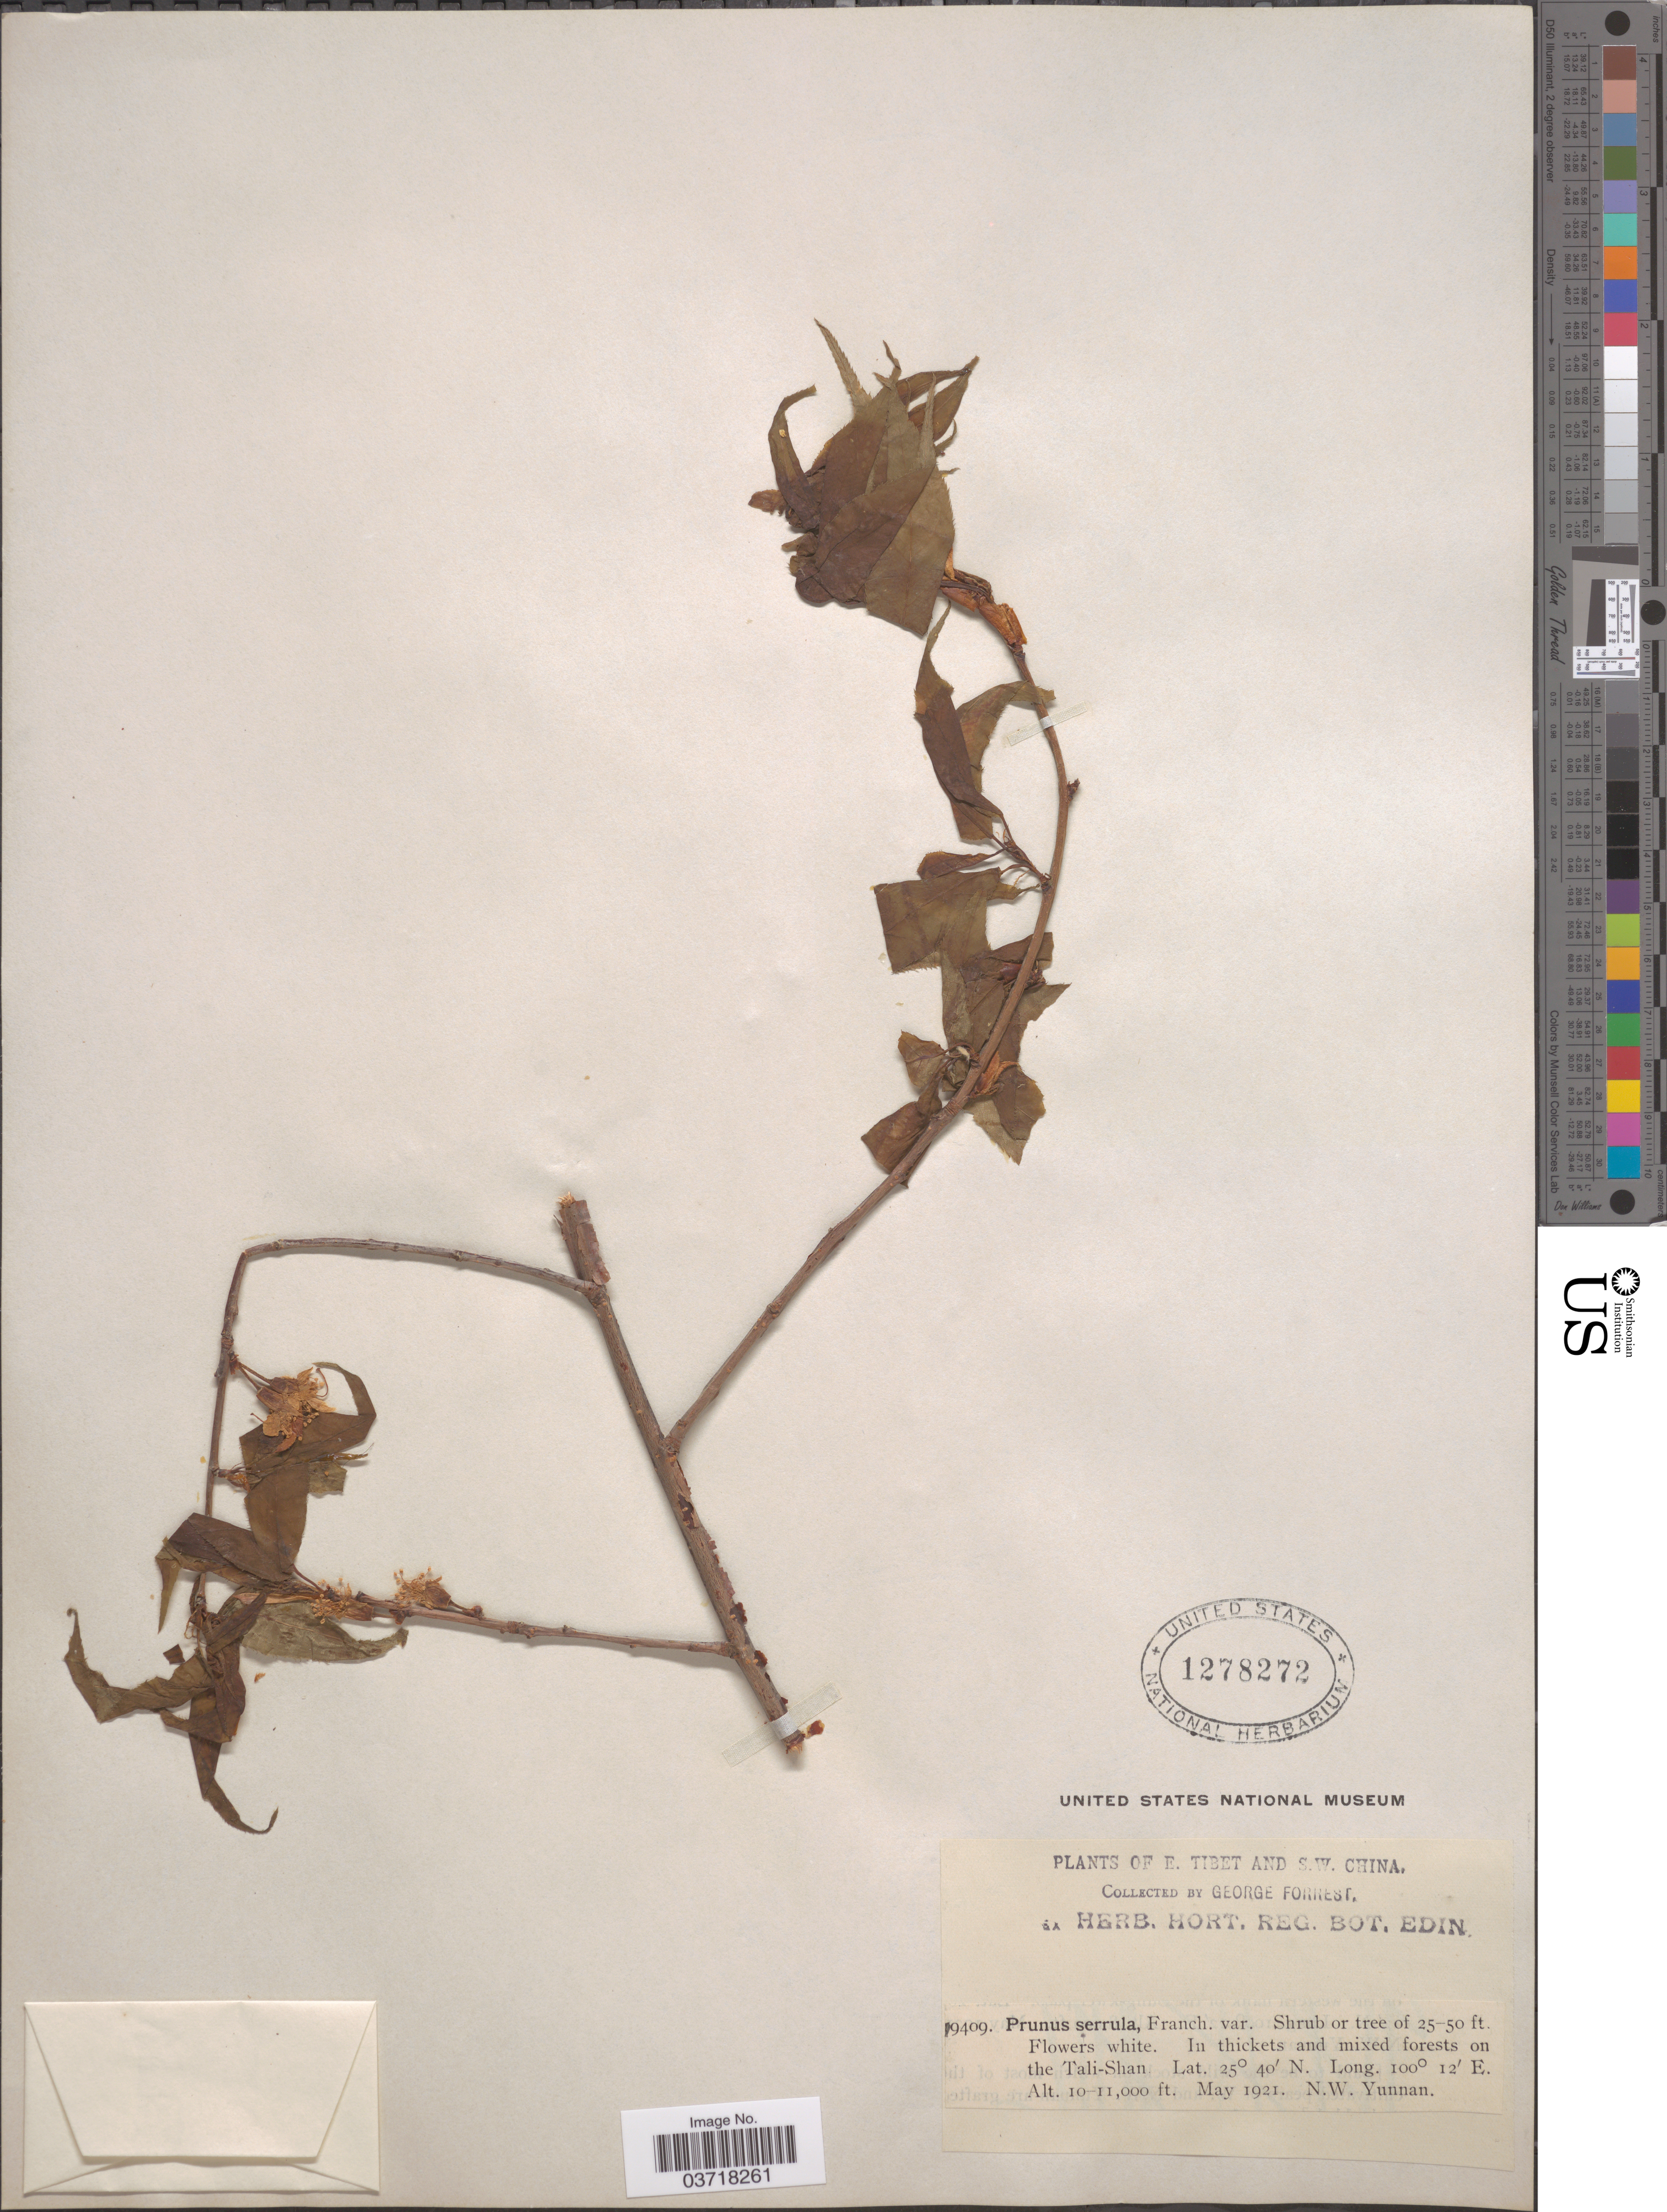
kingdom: Plantae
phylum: Tracheophyta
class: Magnoliopsida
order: Rosales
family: Rosaceae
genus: Prunus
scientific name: Prunus serrula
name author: Franch.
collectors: G. Forrest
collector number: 19409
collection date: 1921-05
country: China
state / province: Yunnan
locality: E. Tibet and S.W. China. On the Tali-Shan. N.W. Yunnan.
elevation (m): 3048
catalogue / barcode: US 1278272